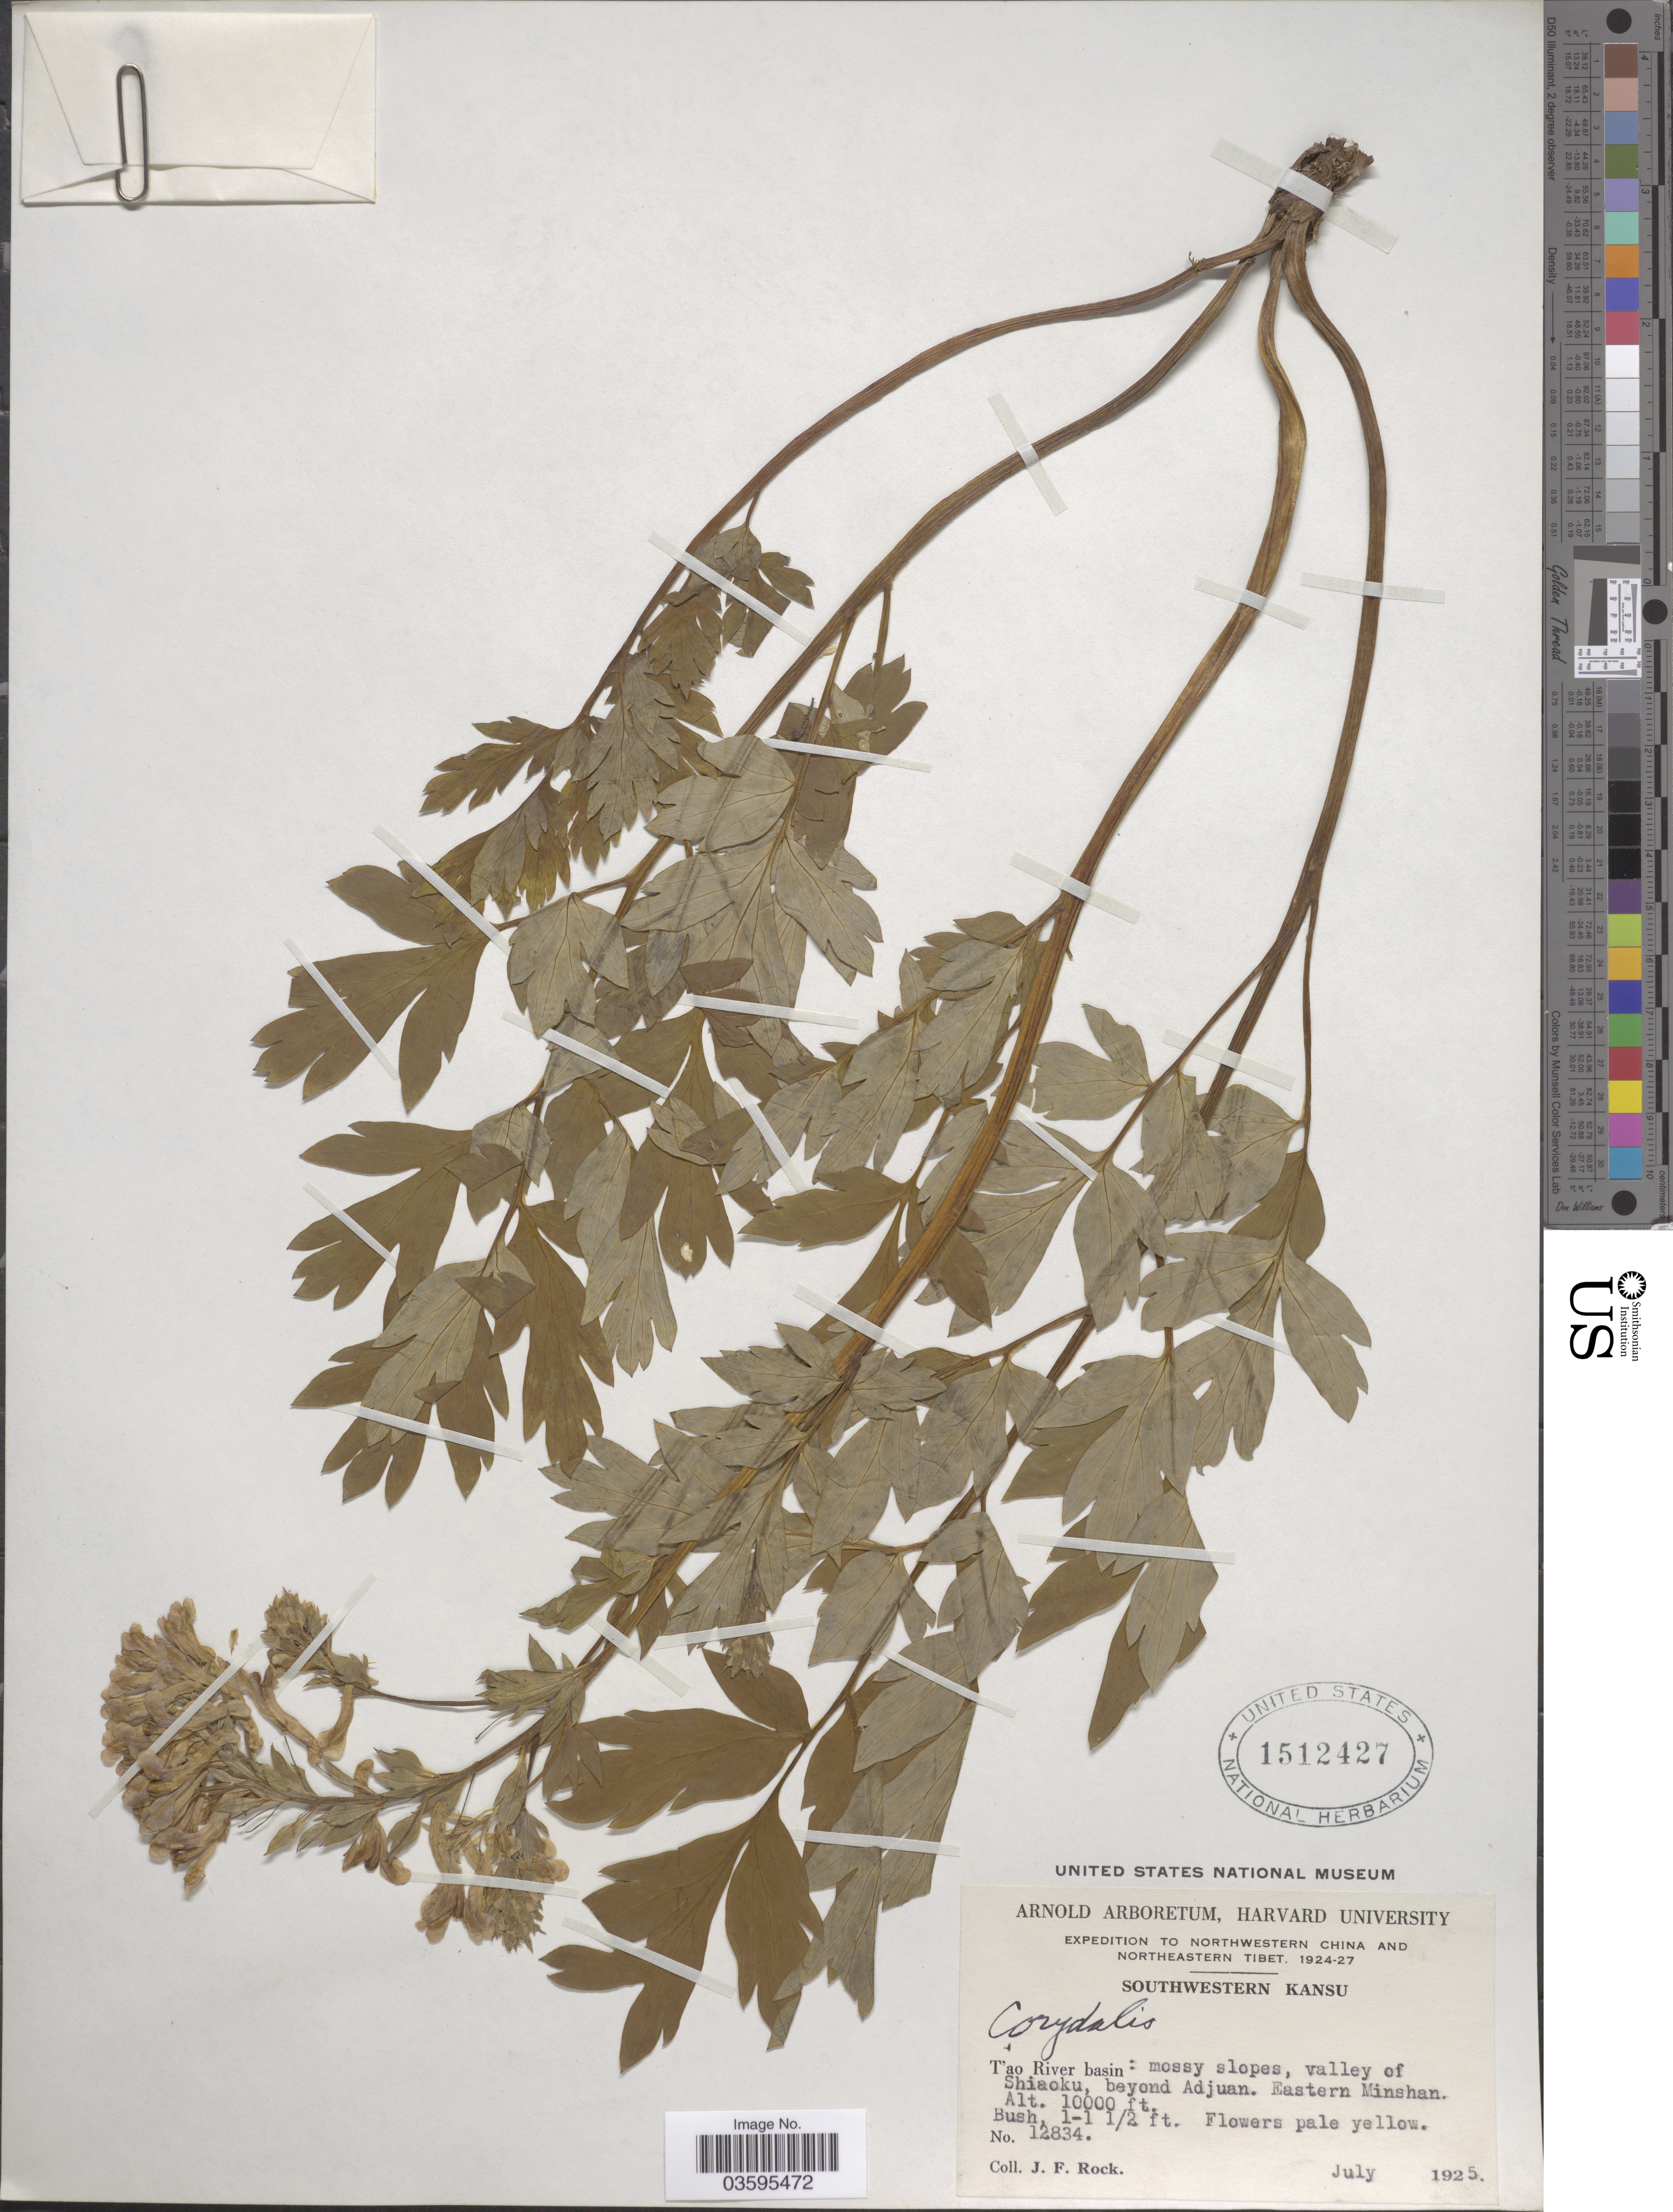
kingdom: Plantae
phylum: Tracheophyta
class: Magnoliopsida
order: Ranunculales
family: Papaveraceae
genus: Corydalis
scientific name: Corydalis sp.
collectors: J. Rock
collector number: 12834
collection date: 1925-07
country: China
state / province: Gansu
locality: Northwestern China. Southwestern Kansu. T'ao River basin: mossy slopes, valley of Shiaoku, beyond Adjuan. Eastern Minshan.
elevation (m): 3048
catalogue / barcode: US 1512427